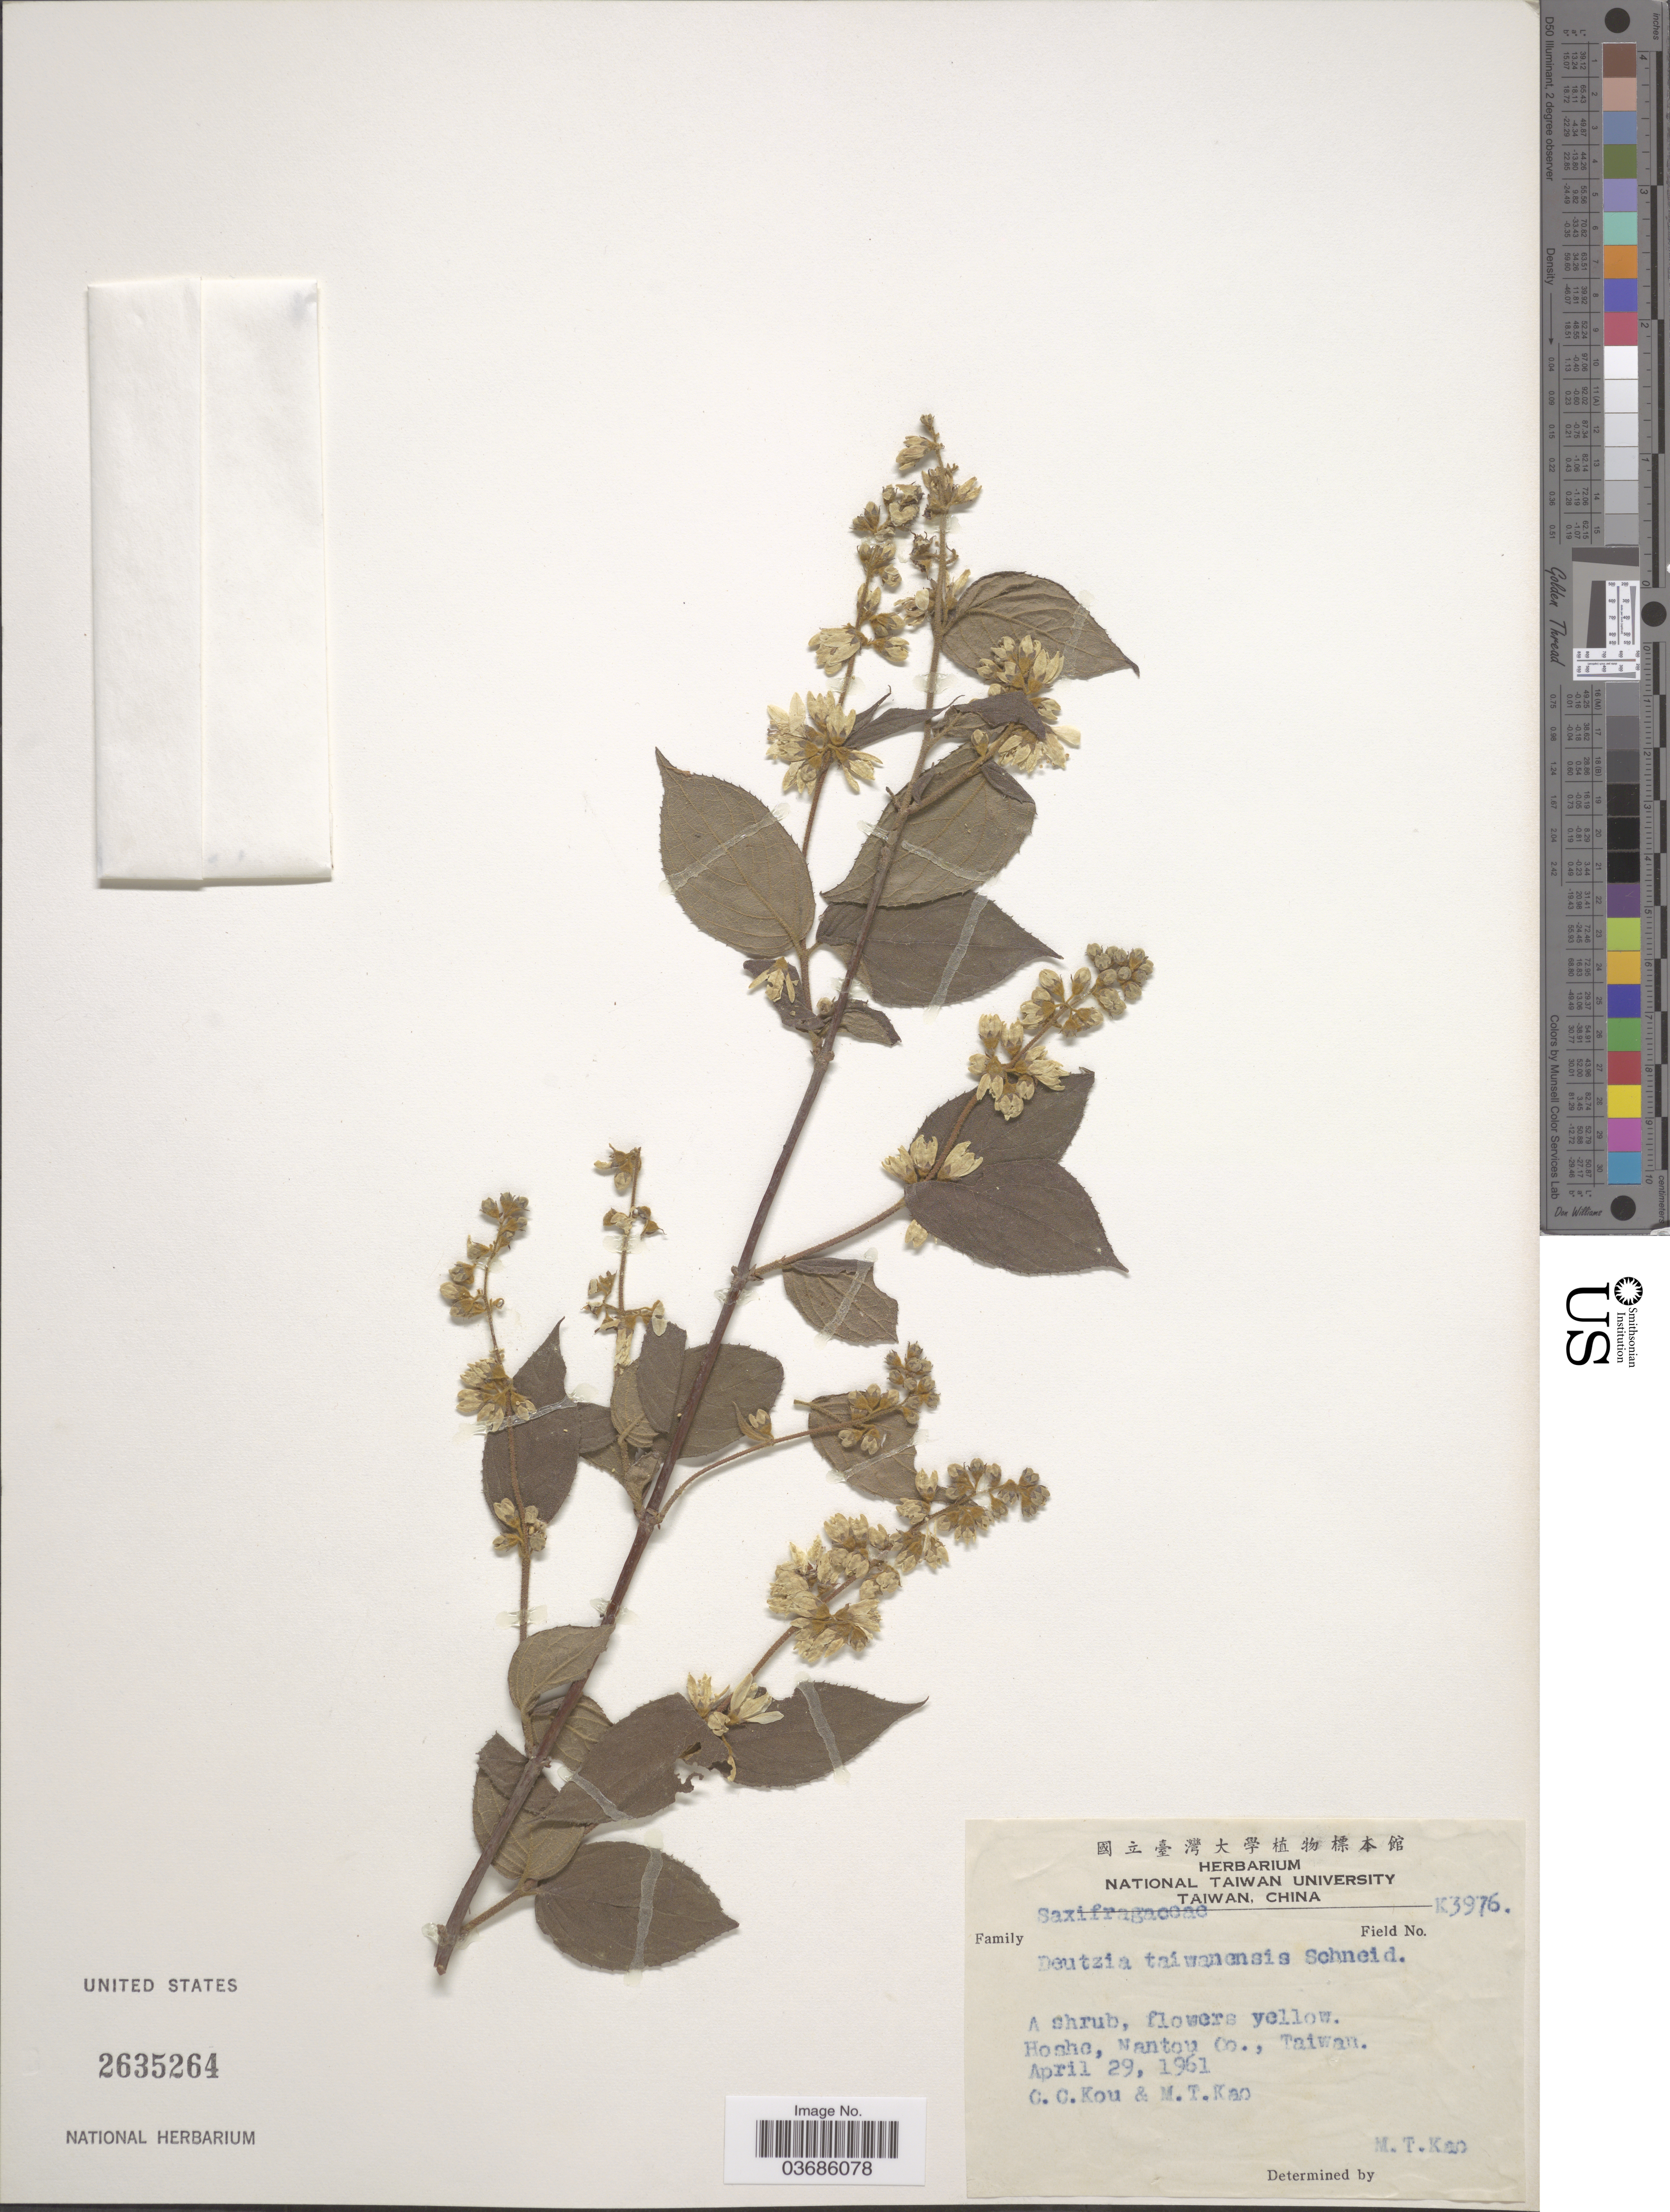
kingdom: Plantae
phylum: Tracheophyta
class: Magnoliopsida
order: Cornales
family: Hydrangeaceae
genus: Deutzia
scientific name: Deutzia taiwanensis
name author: (Maxim.) C.K. Schneid.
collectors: C. Kou & M. T. Kao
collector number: K3976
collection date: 1961-04-29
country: Taiwan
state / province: Nantou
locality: Hosho [interpreted], Nantou Co.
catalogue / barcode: US 2635264